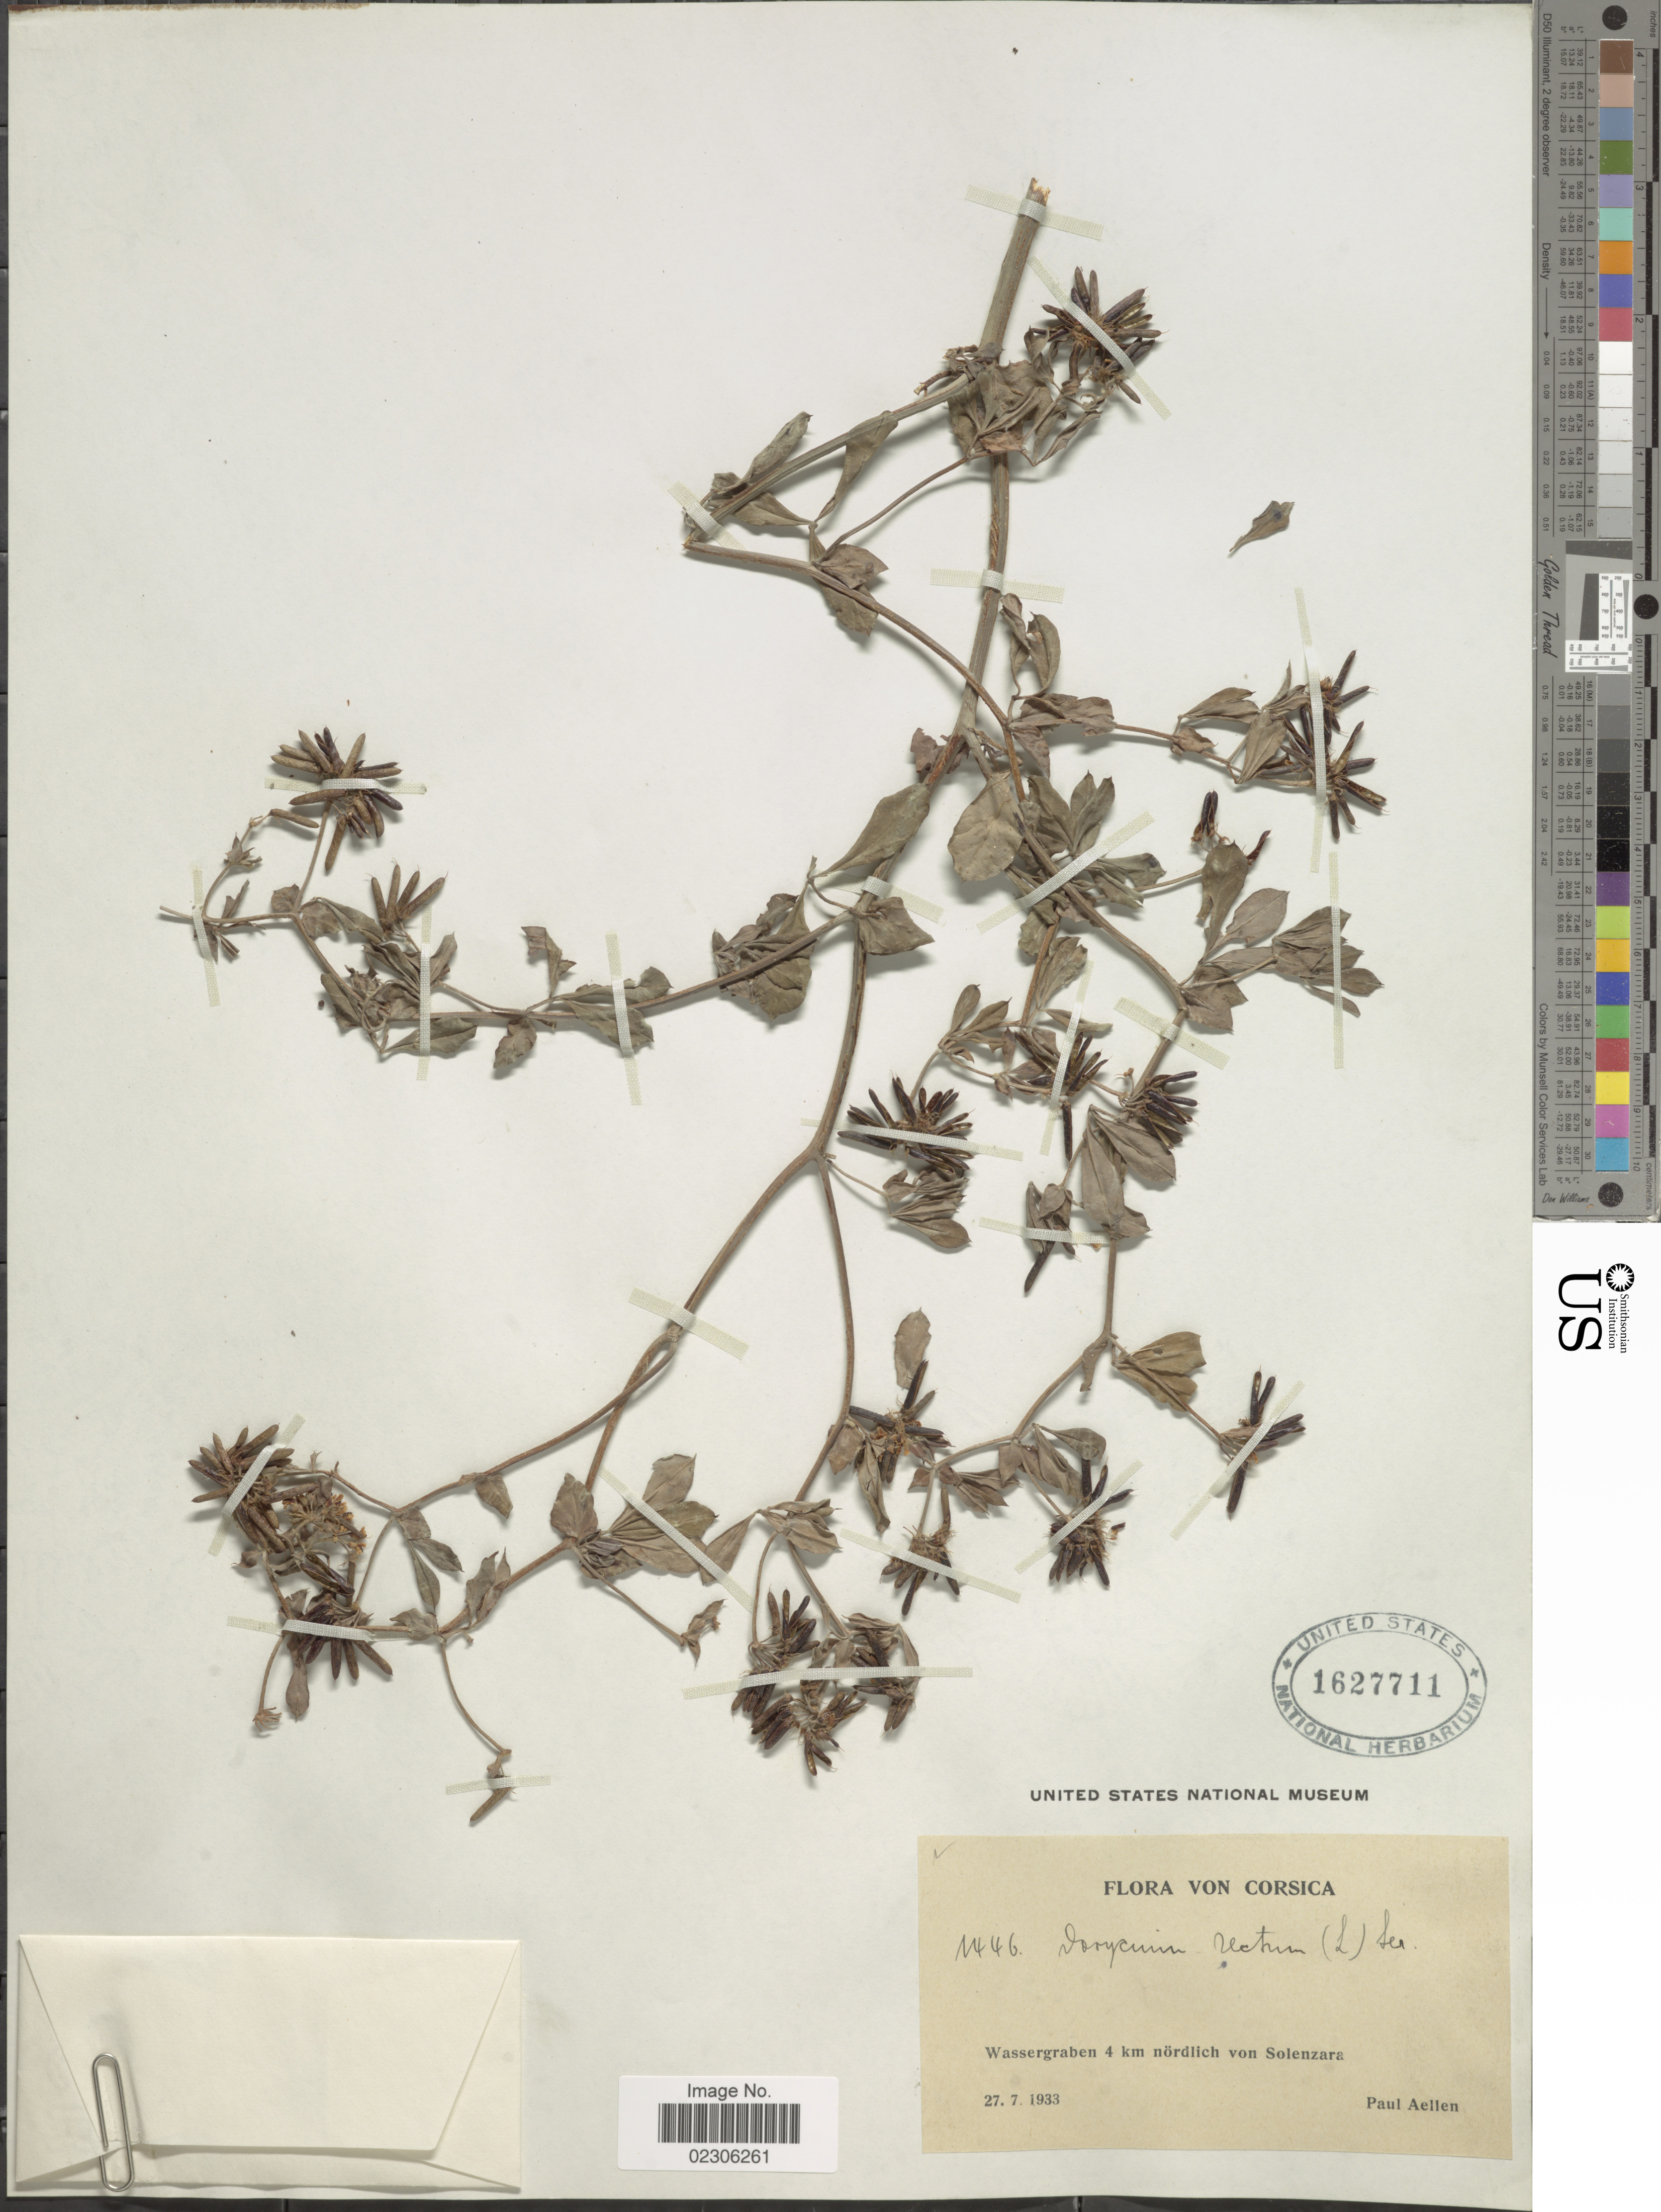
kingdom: Plantae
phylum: Tracheophyta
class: Magnoliopsida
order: Fabales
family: Fabaceae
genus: Dorycnium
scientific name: Dorycnium rectum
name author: (L.) Ser.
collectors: P. Aellen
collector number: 1446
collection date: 1933-07-27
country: France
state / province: Corsica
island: Corse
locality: Von Corsica, Wassergraben 4 km nordlich von Solenzara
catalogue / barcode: US 1627711